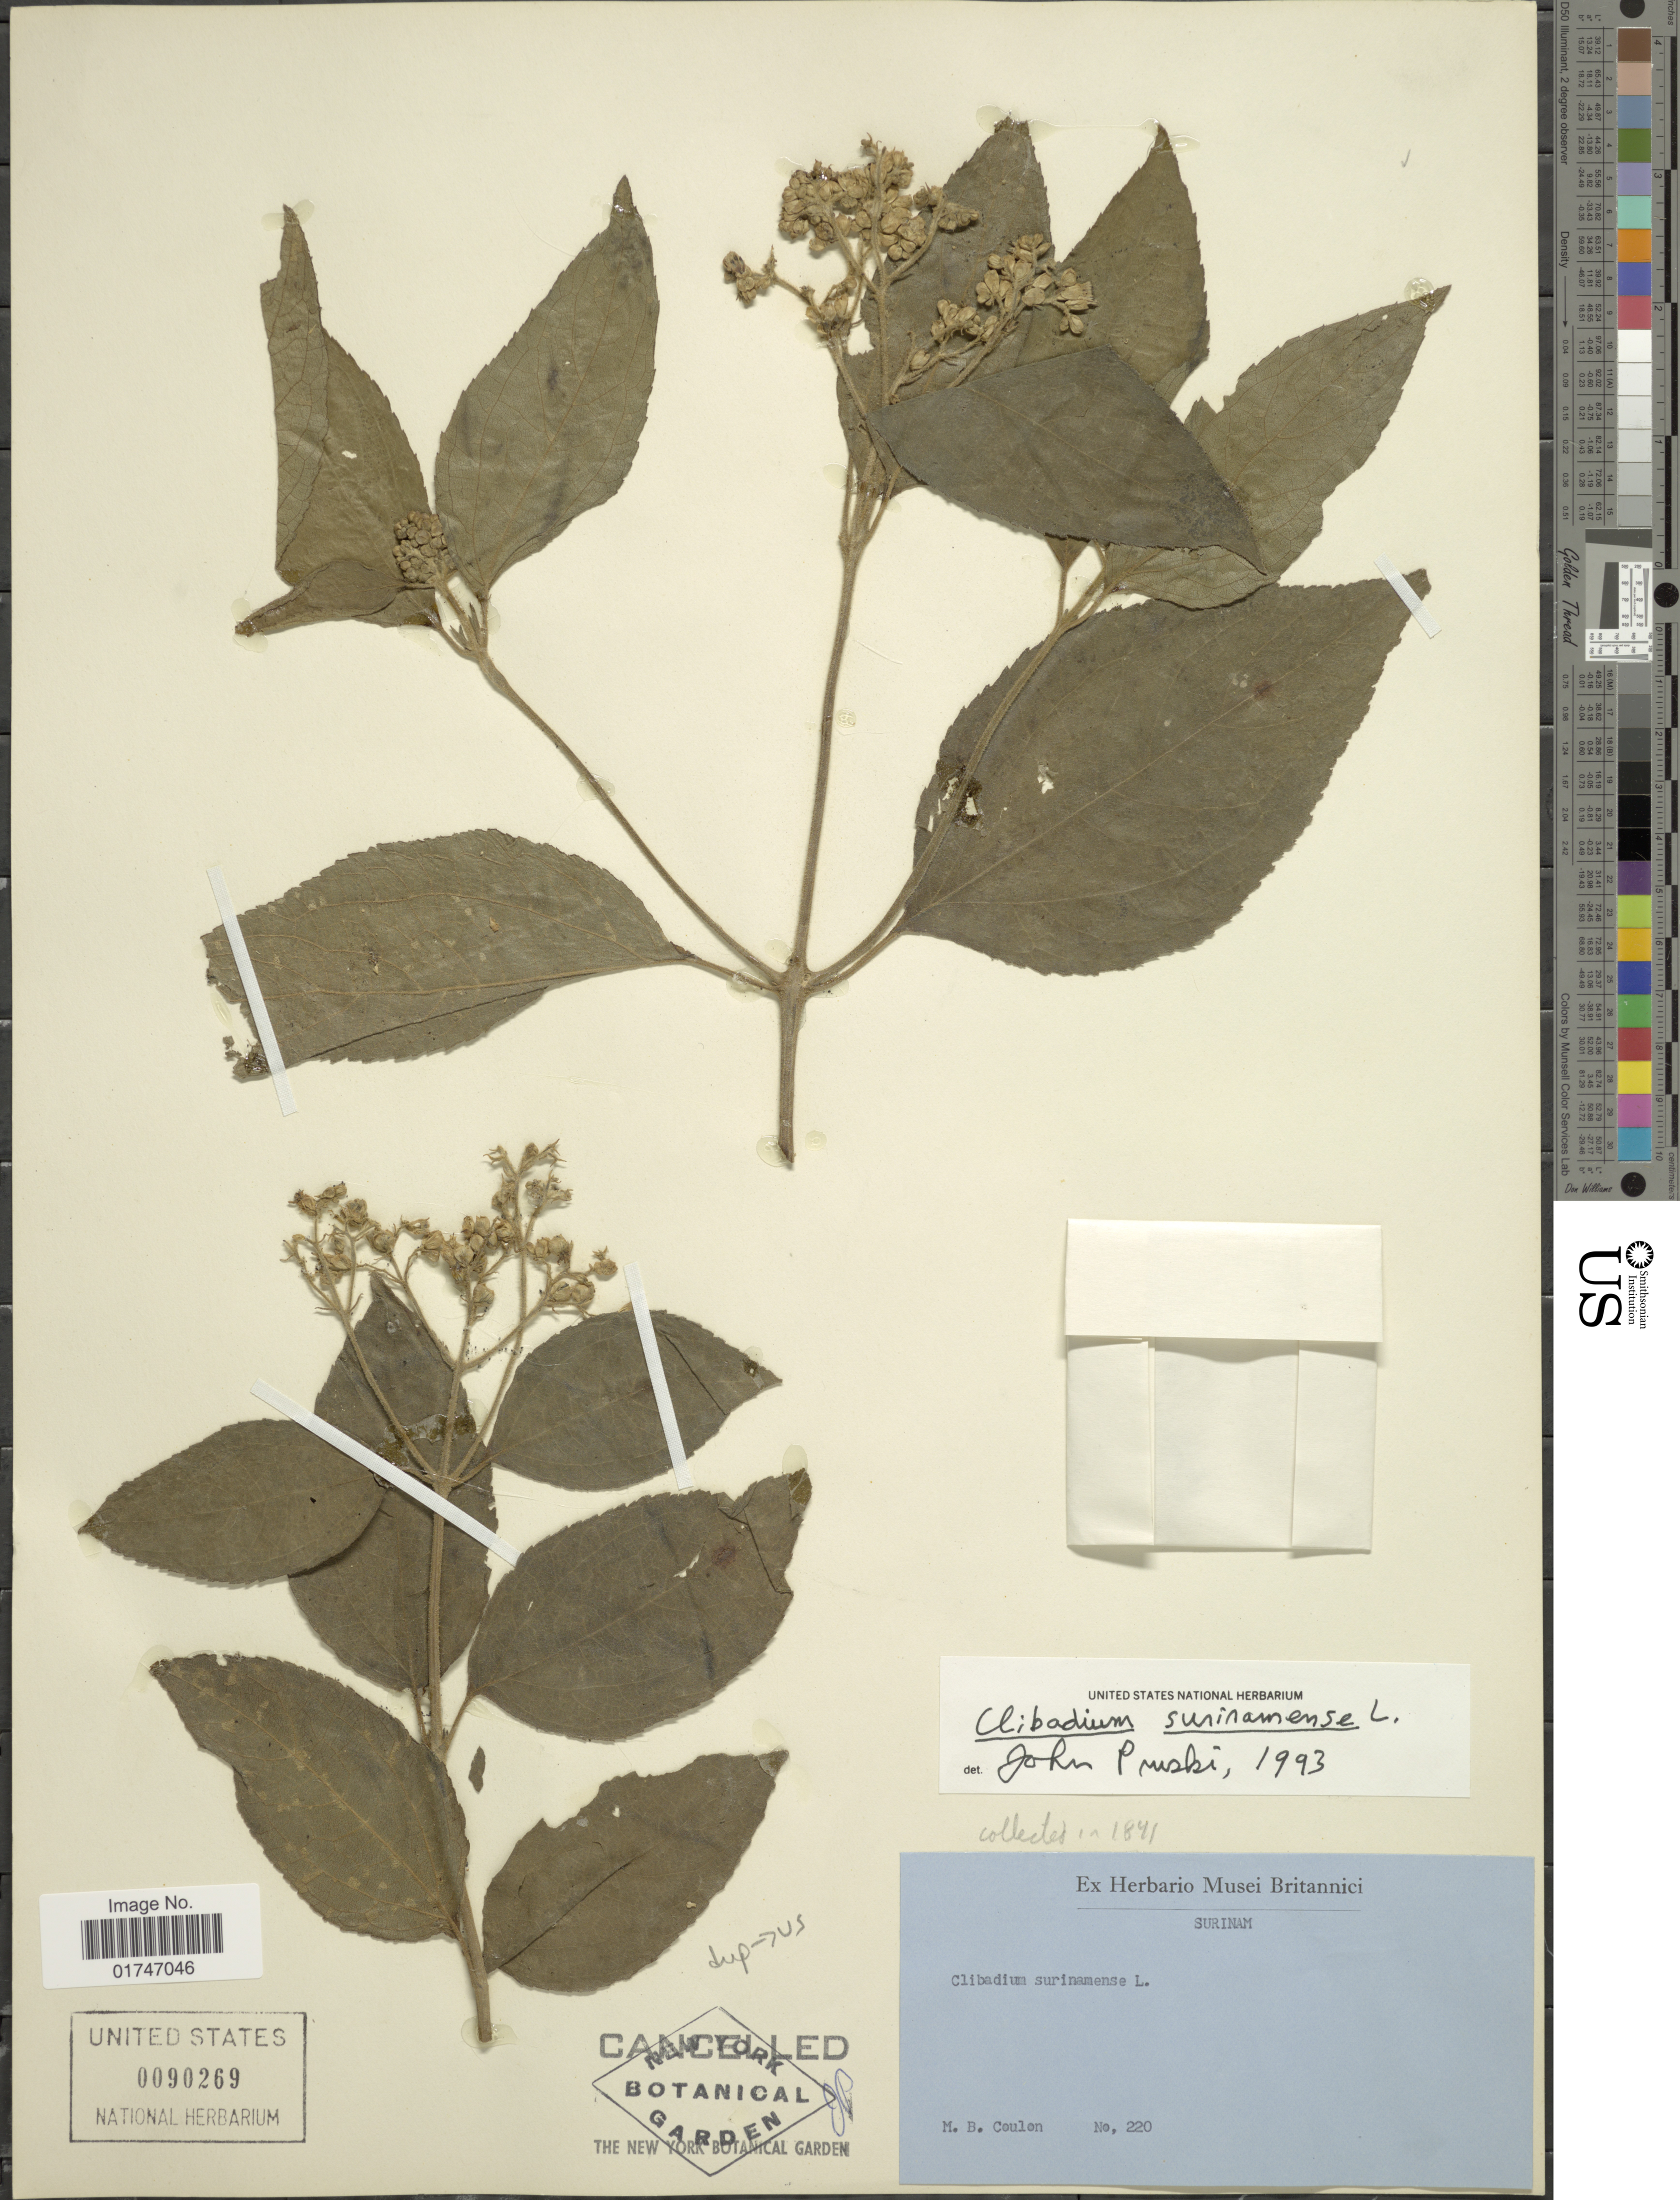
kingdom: Plantae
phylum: Tracheophyta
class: Magnoliopsida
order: Asterales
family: Asteraceae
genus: Clibadium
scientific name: Clibadium surinamense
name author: L.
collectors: M. Coulon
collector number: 220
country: Suriname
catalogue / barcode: US 90269